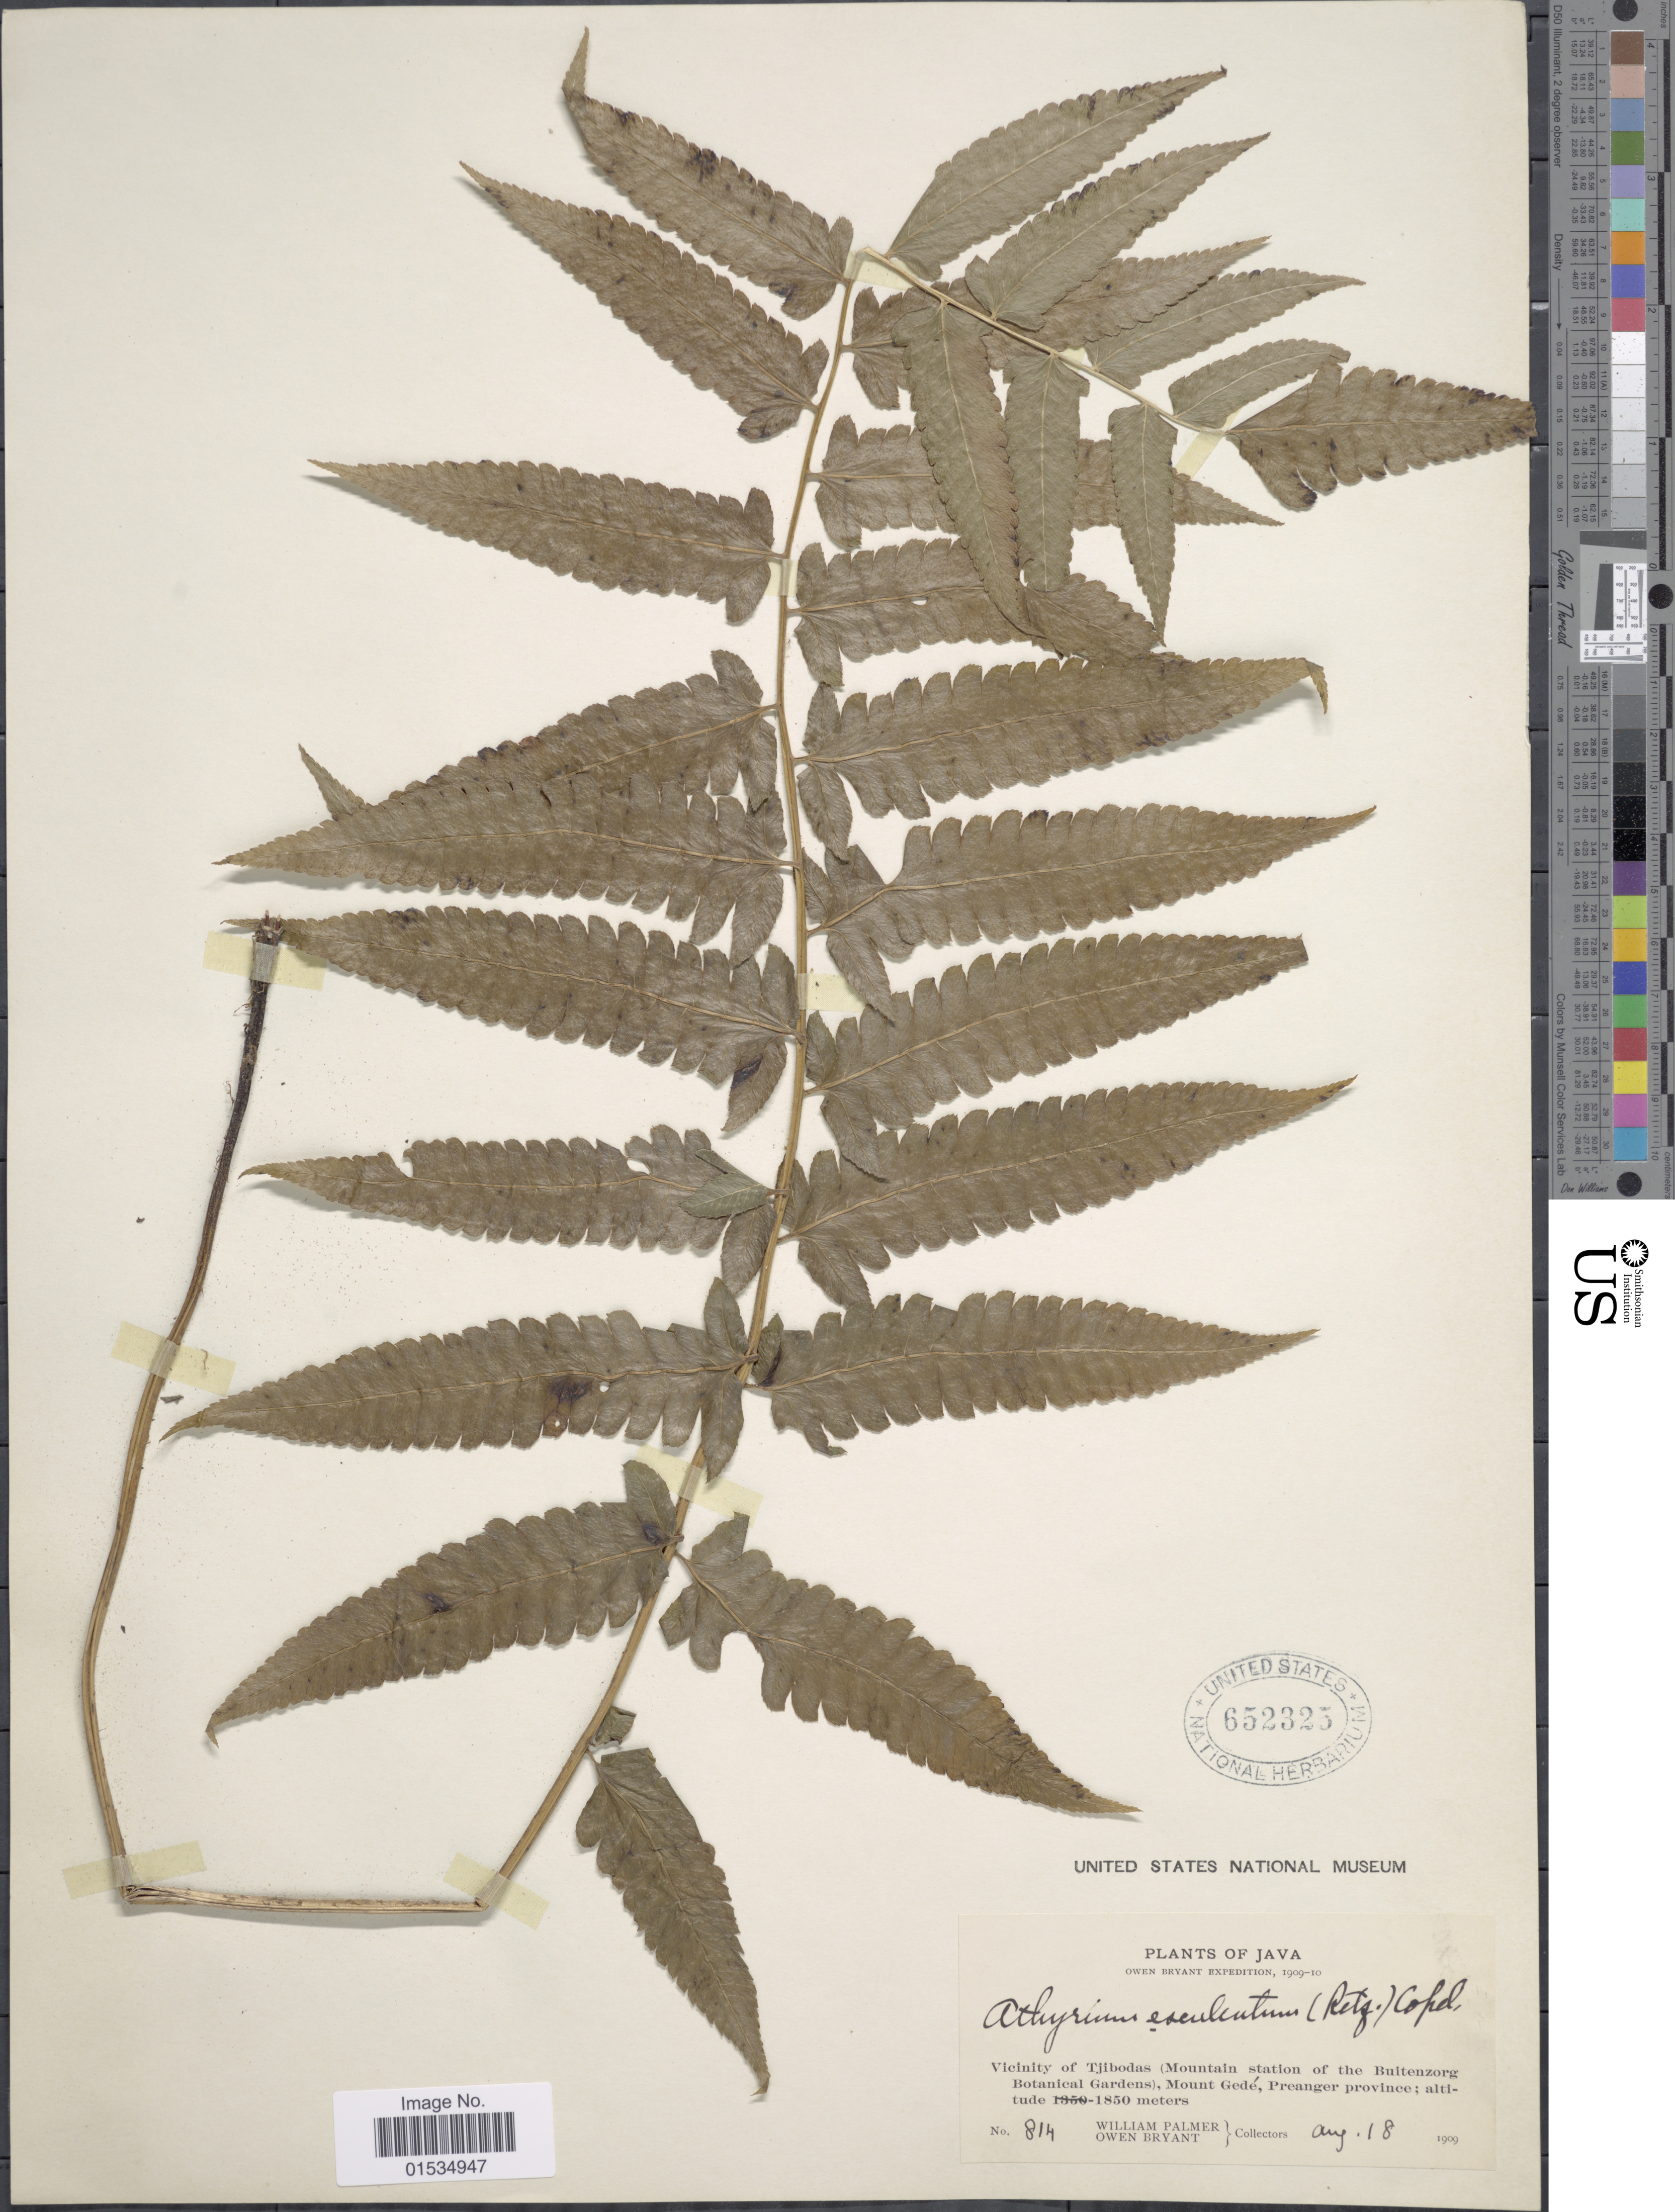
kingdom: Plantae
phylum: Tracheophyta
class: Polypodiopsida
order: Polypodiales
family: Athyriaceae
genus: Diplazium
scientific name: Diplazium esculentum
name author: (Retz.) Sw.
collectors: W. Palmer & O. Bryant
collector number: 814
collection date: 1909-08-18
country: Indonesia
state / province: Java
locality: Vicinity of TjIobodas (Mountain Station of the Buitenzorg Botanical Gardens), Mount Gedé, Preanger Province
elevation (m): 1850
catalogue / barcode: US 652325